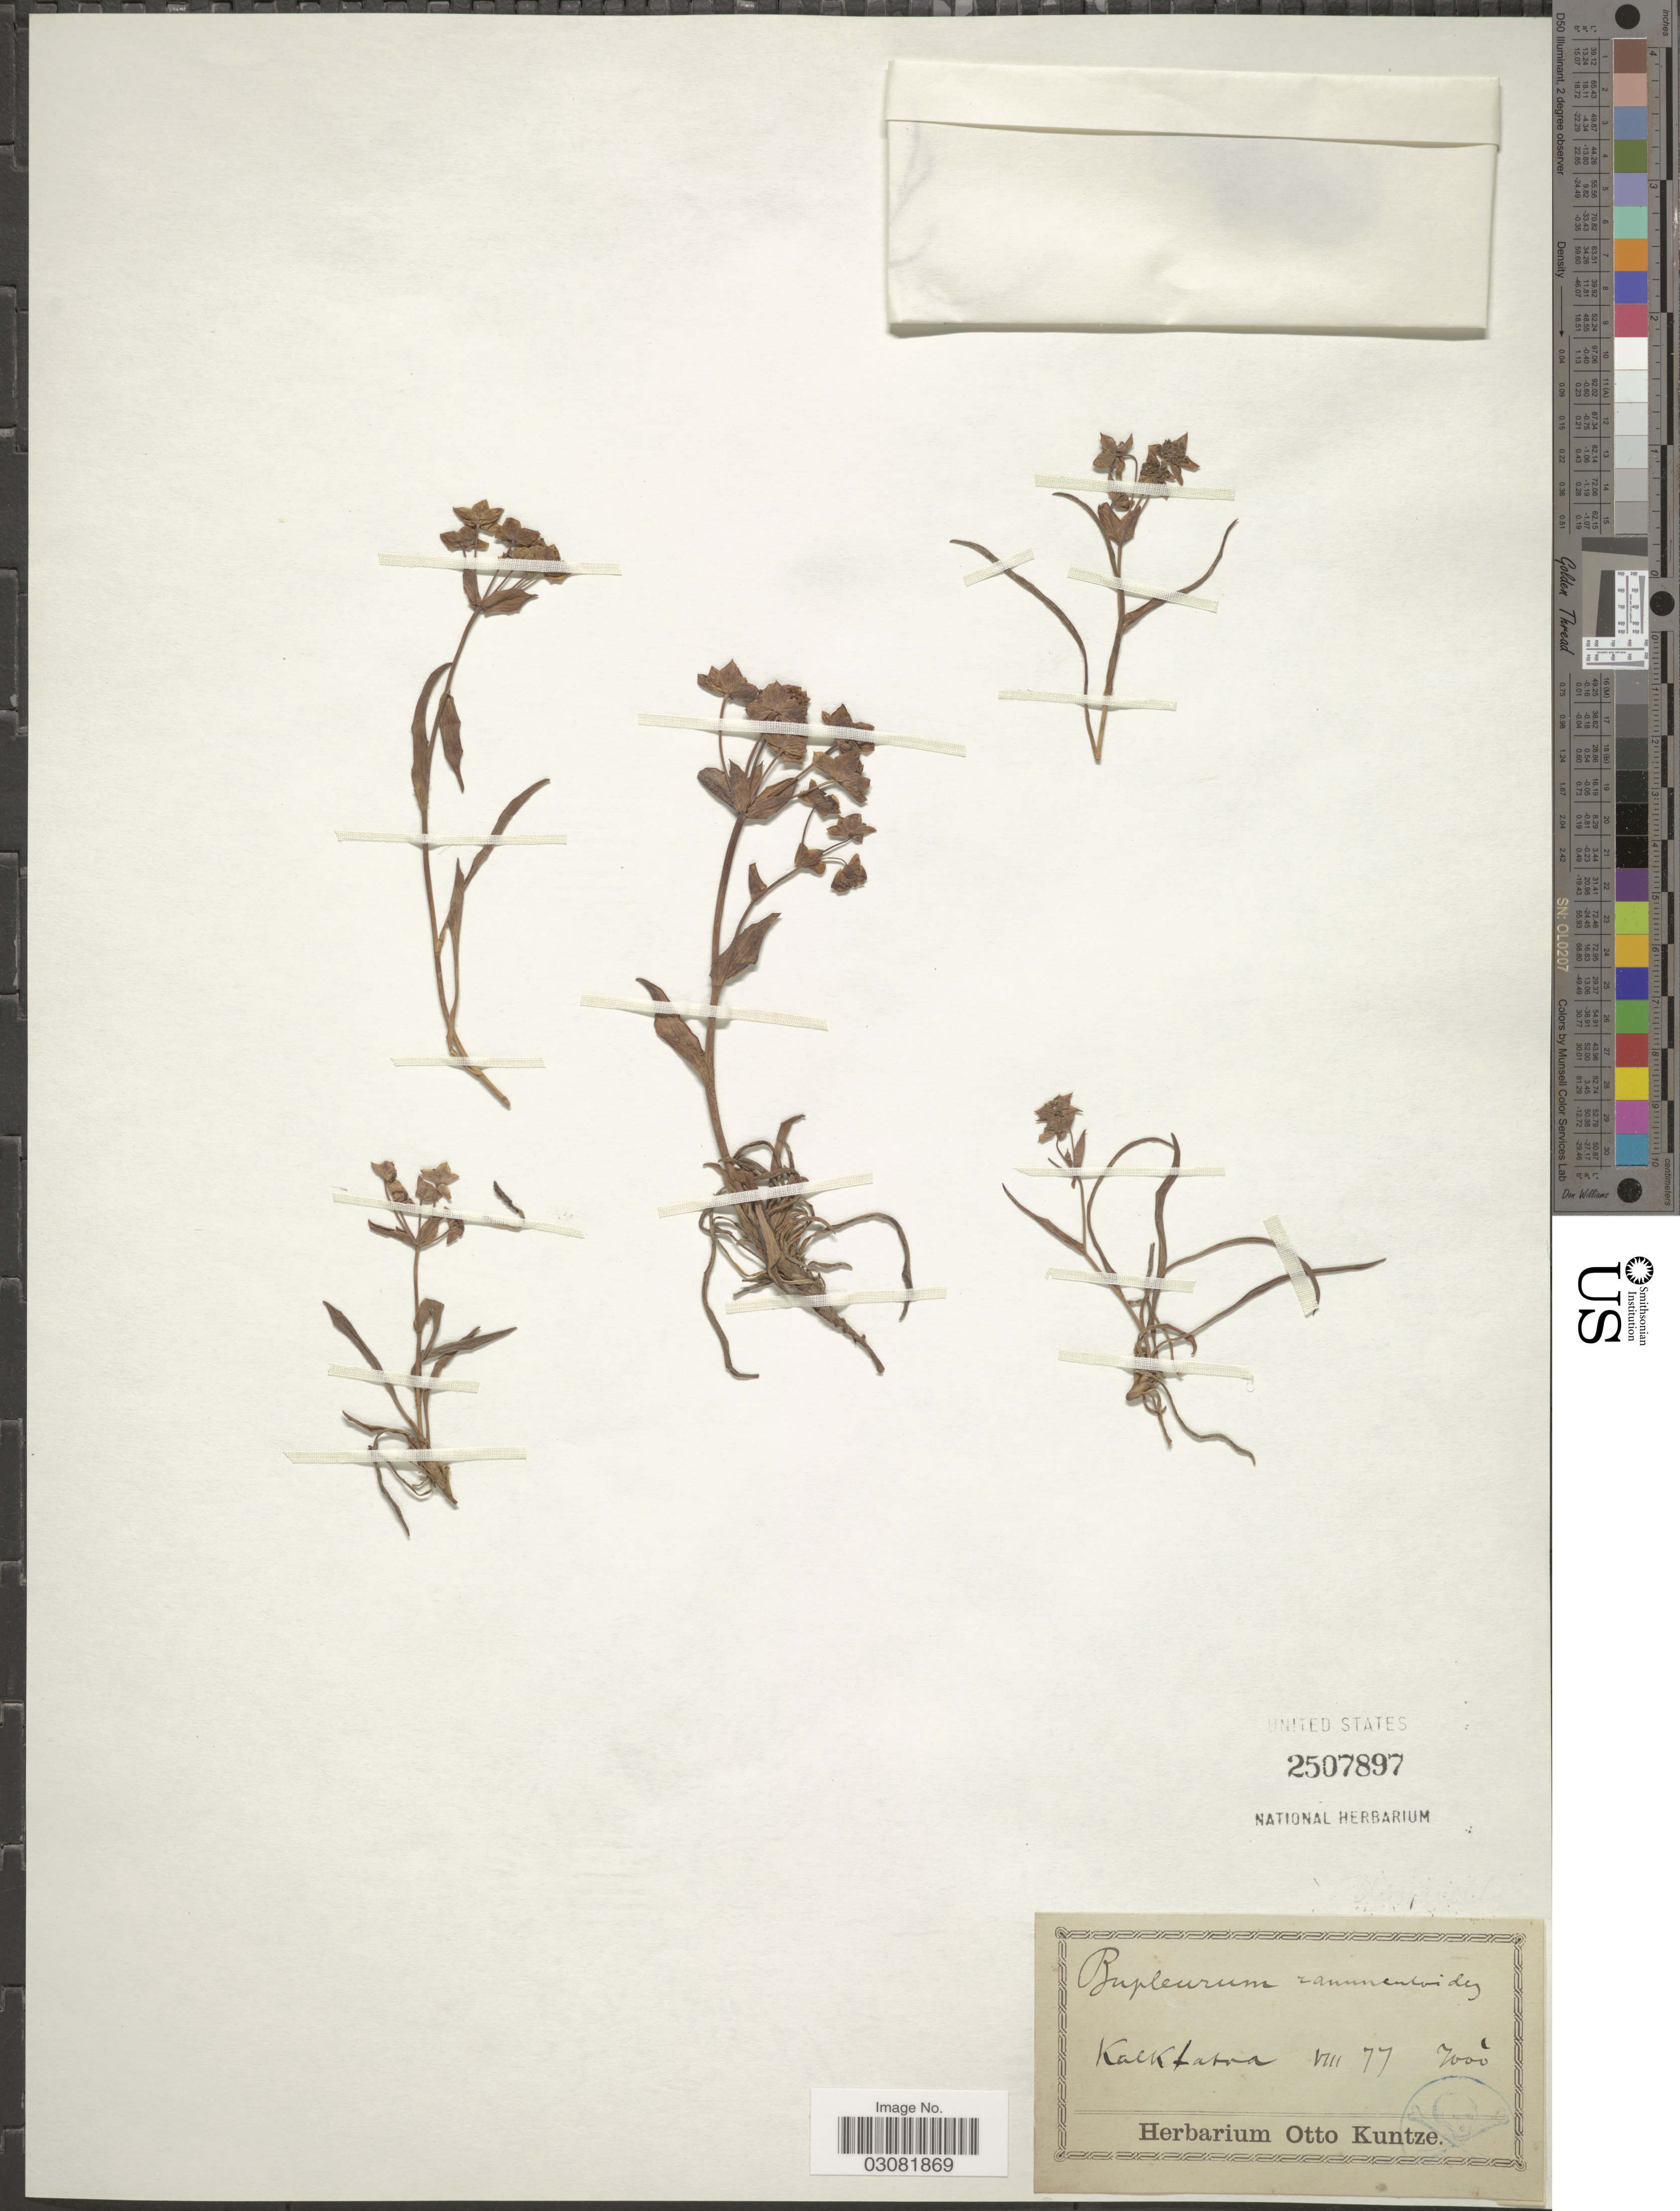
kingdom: Plantae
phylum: Tracheophyta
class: Magnoliopsida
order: Apiales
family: Apiaceae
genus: Bupleurum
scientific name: Bupleurum ranunculoides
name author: L.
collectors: ex herb. Otto Kuntze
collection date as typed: Transcribed d/m/y: /8/77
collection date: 1877-08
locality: Kalktatva [interpreted].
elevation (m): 2134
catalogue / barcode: US 2507897